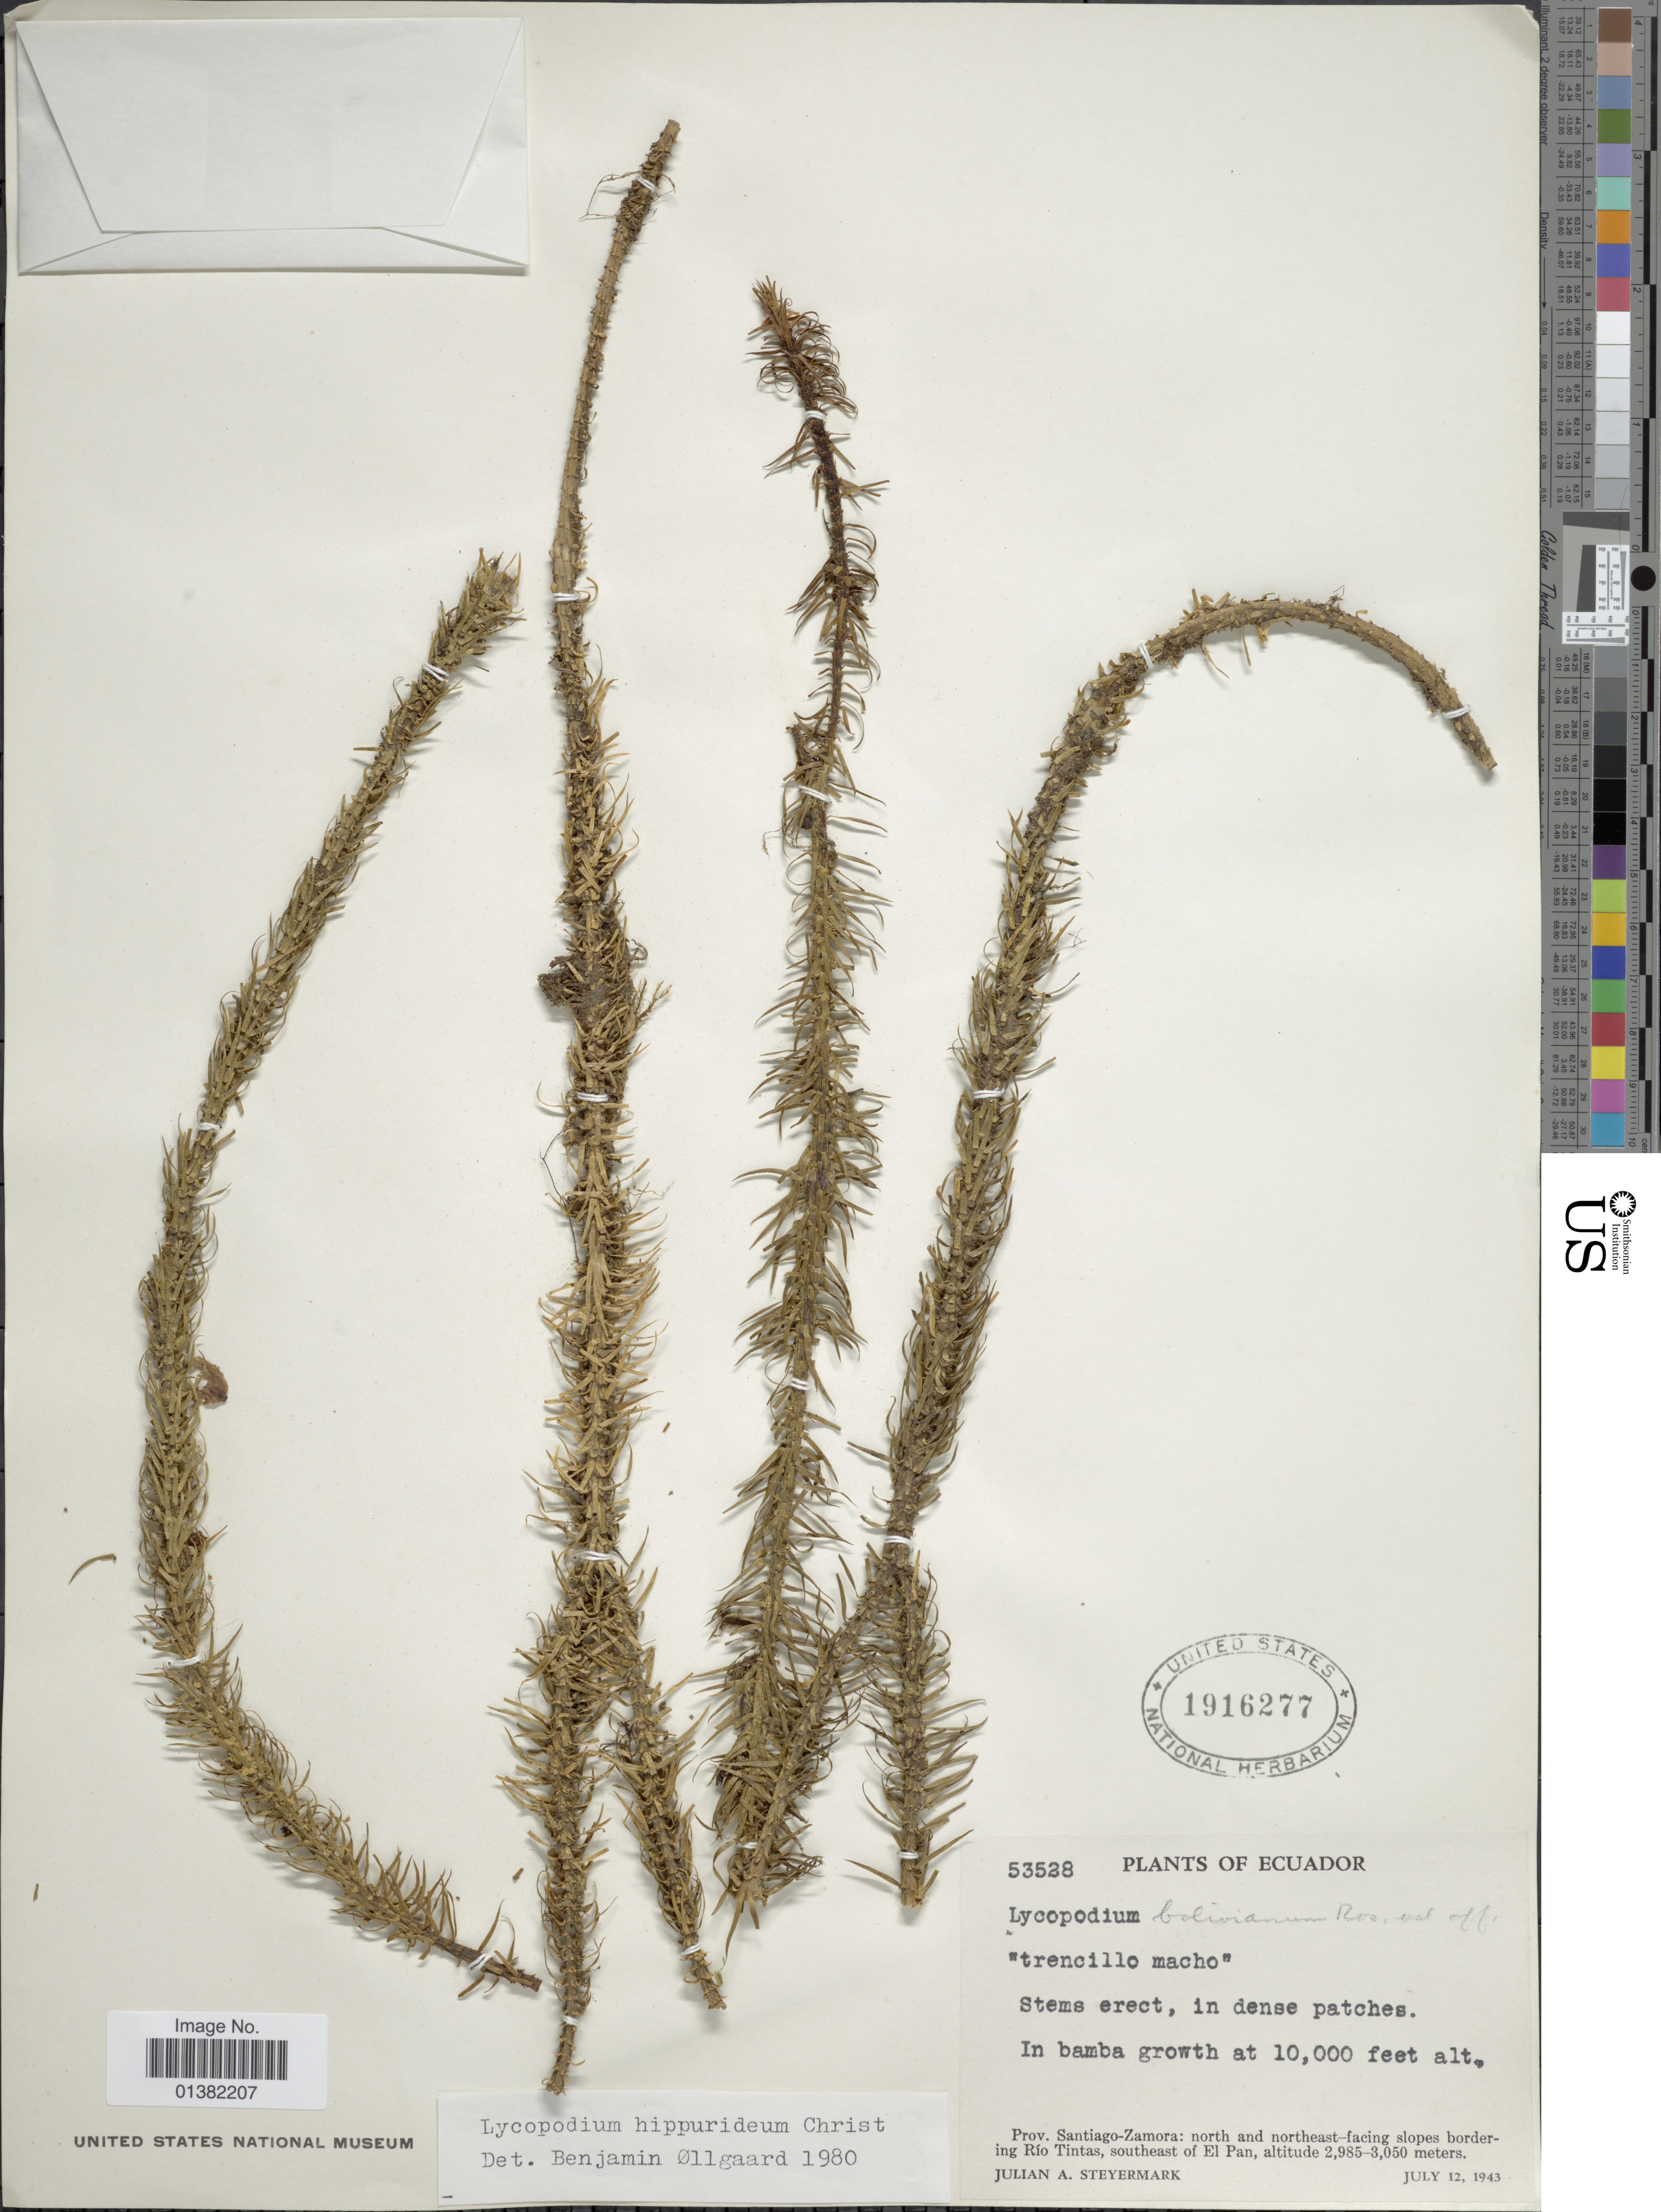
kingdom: Plantae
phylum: Tracheophyta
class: Lycopodiopsida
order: Lycopodiales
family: Lycopodiaceae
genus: Phlegmariurus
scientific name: Phlegmariurus hippurideus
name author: (Christ) B. Øllg.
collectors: J. Steyermark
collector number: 53528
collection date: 1943-07-12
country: Ecuador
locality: Prov. Santiago-Zamora: north and northeast-facing slopes bordering Río Tintas, southeast of El Pan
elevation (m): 2985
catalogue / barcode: US 1916277